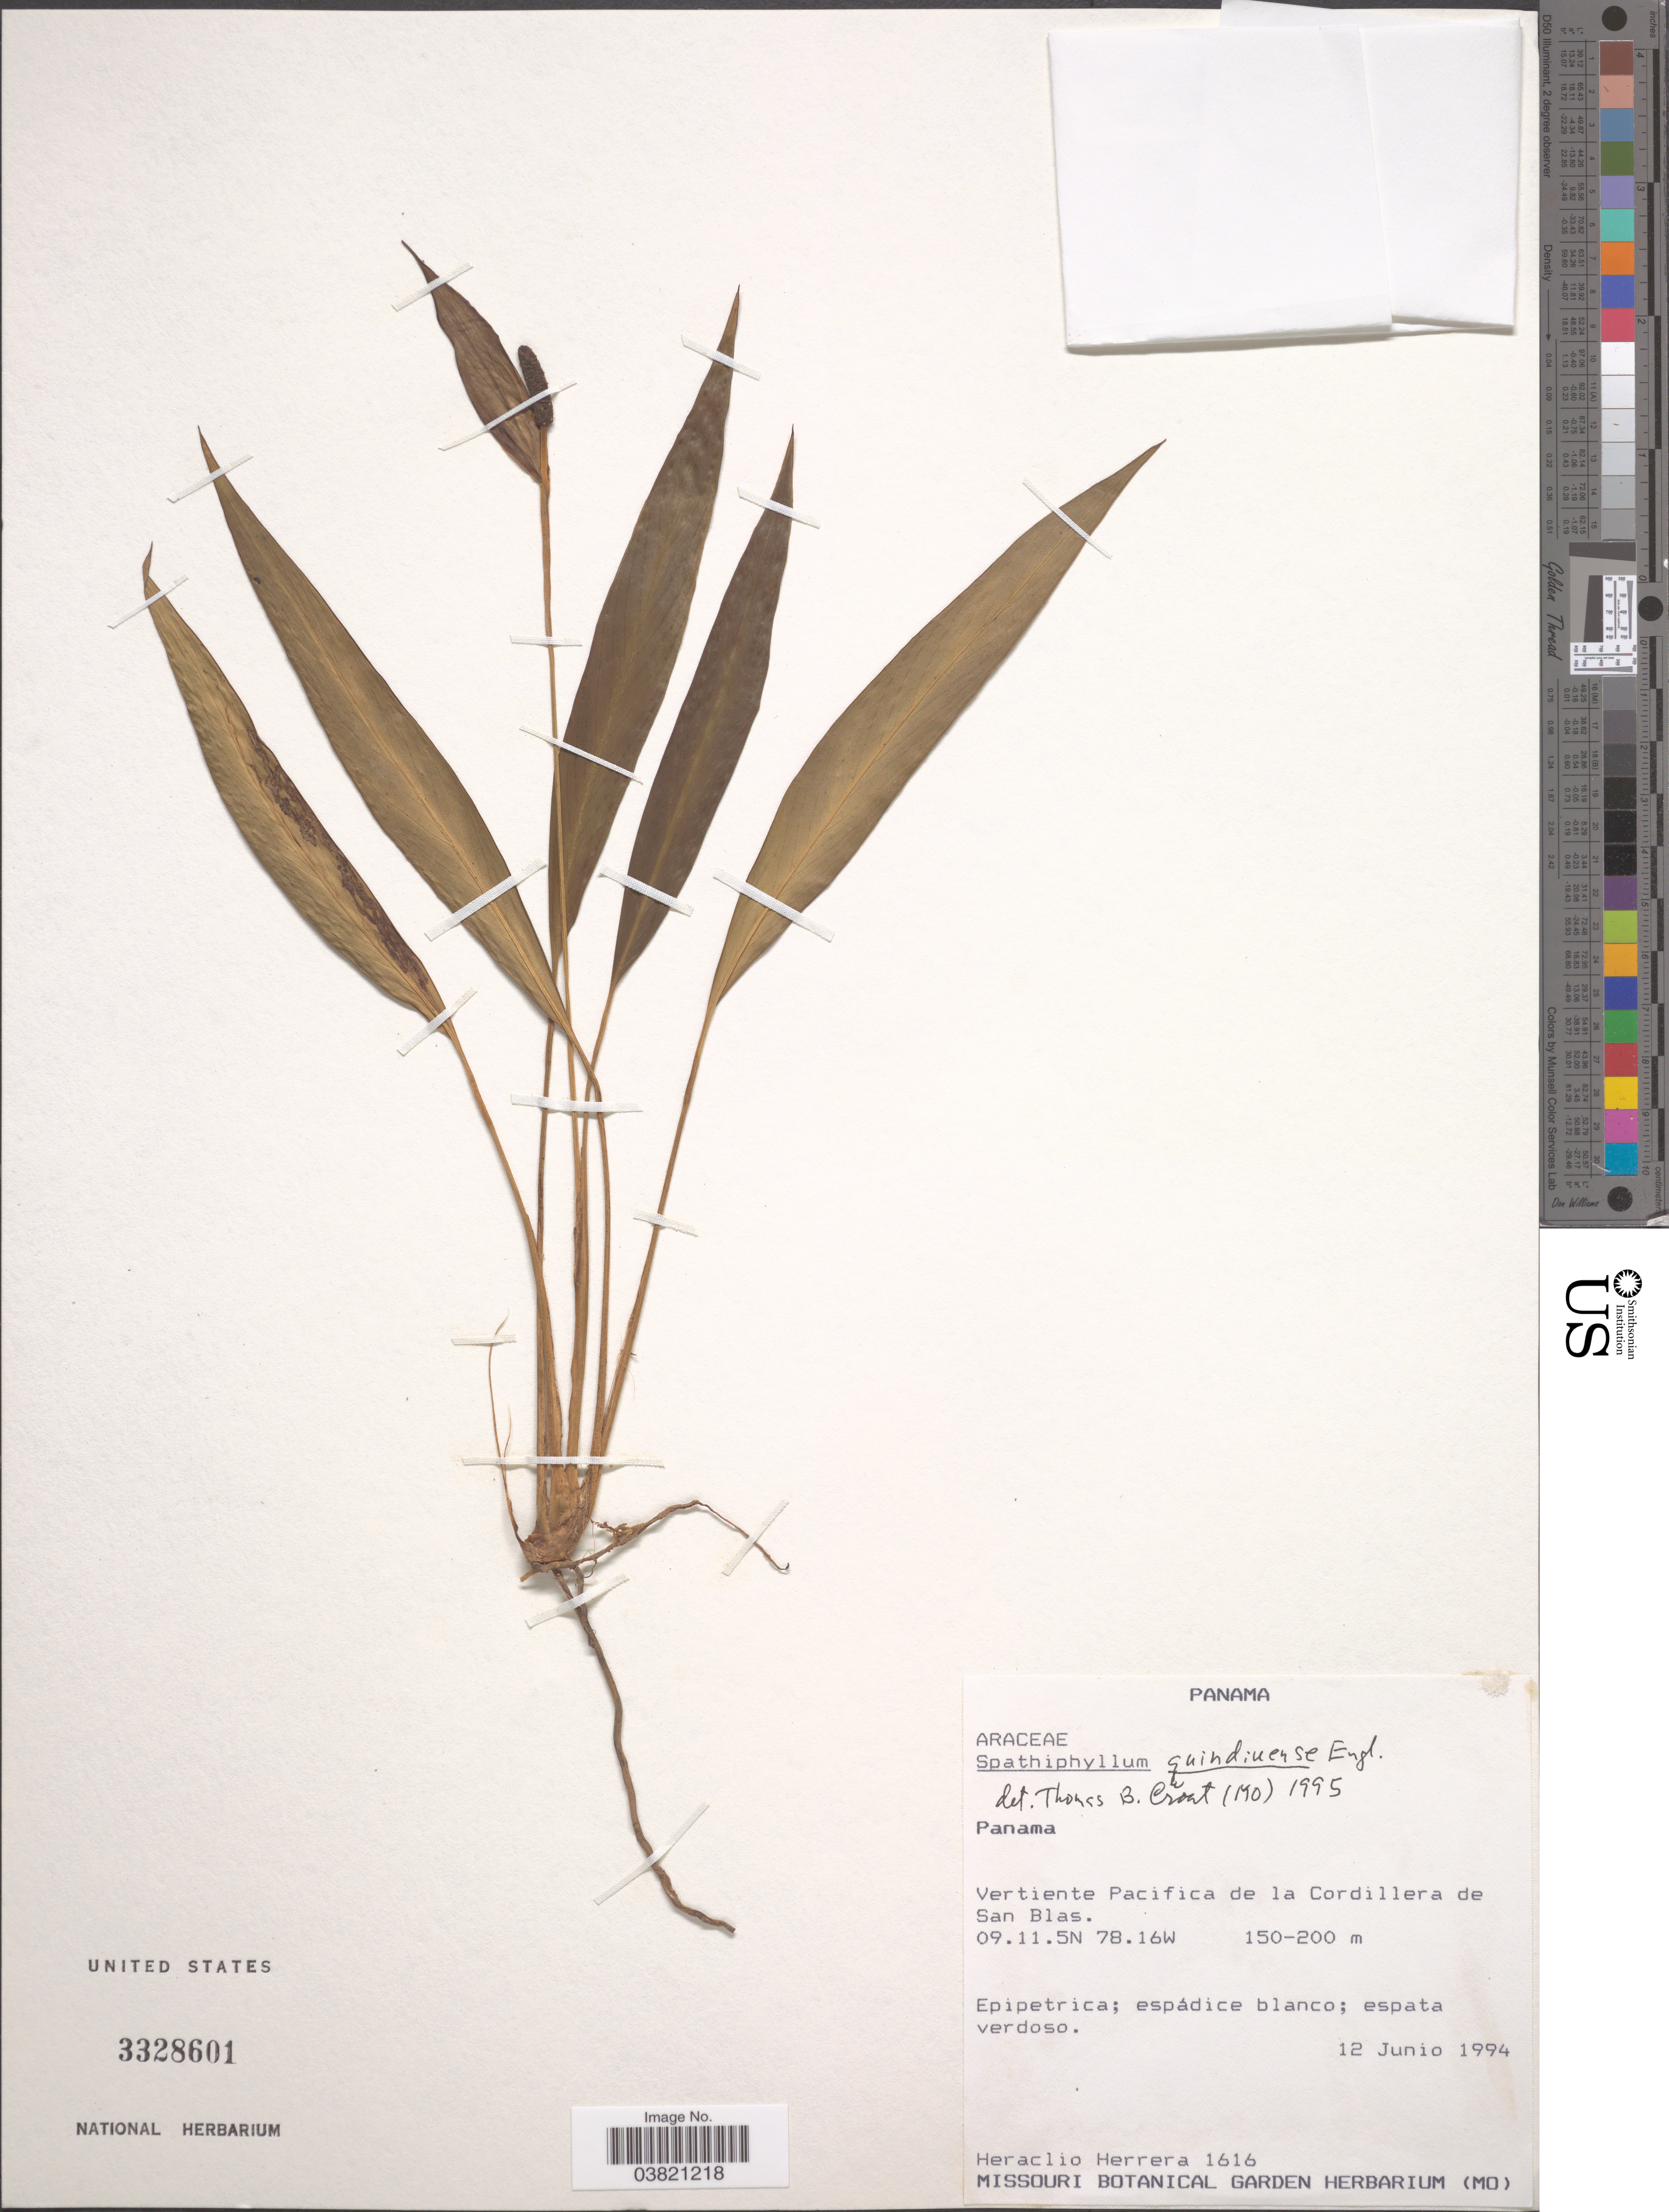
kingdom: Plantae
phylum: Tracheophyta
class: Liliopsida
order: Alismatales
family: Araceae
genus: Spathiphyllum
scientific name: Spathiphyllum quindiuense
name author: Engl.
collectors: H. Herrera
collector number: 1616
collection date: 1994-06-12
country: Panama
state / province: Panamá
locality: Vertiente Pacifica de la Cordillera de San Blas.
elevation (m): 150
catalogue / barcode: US 3328601